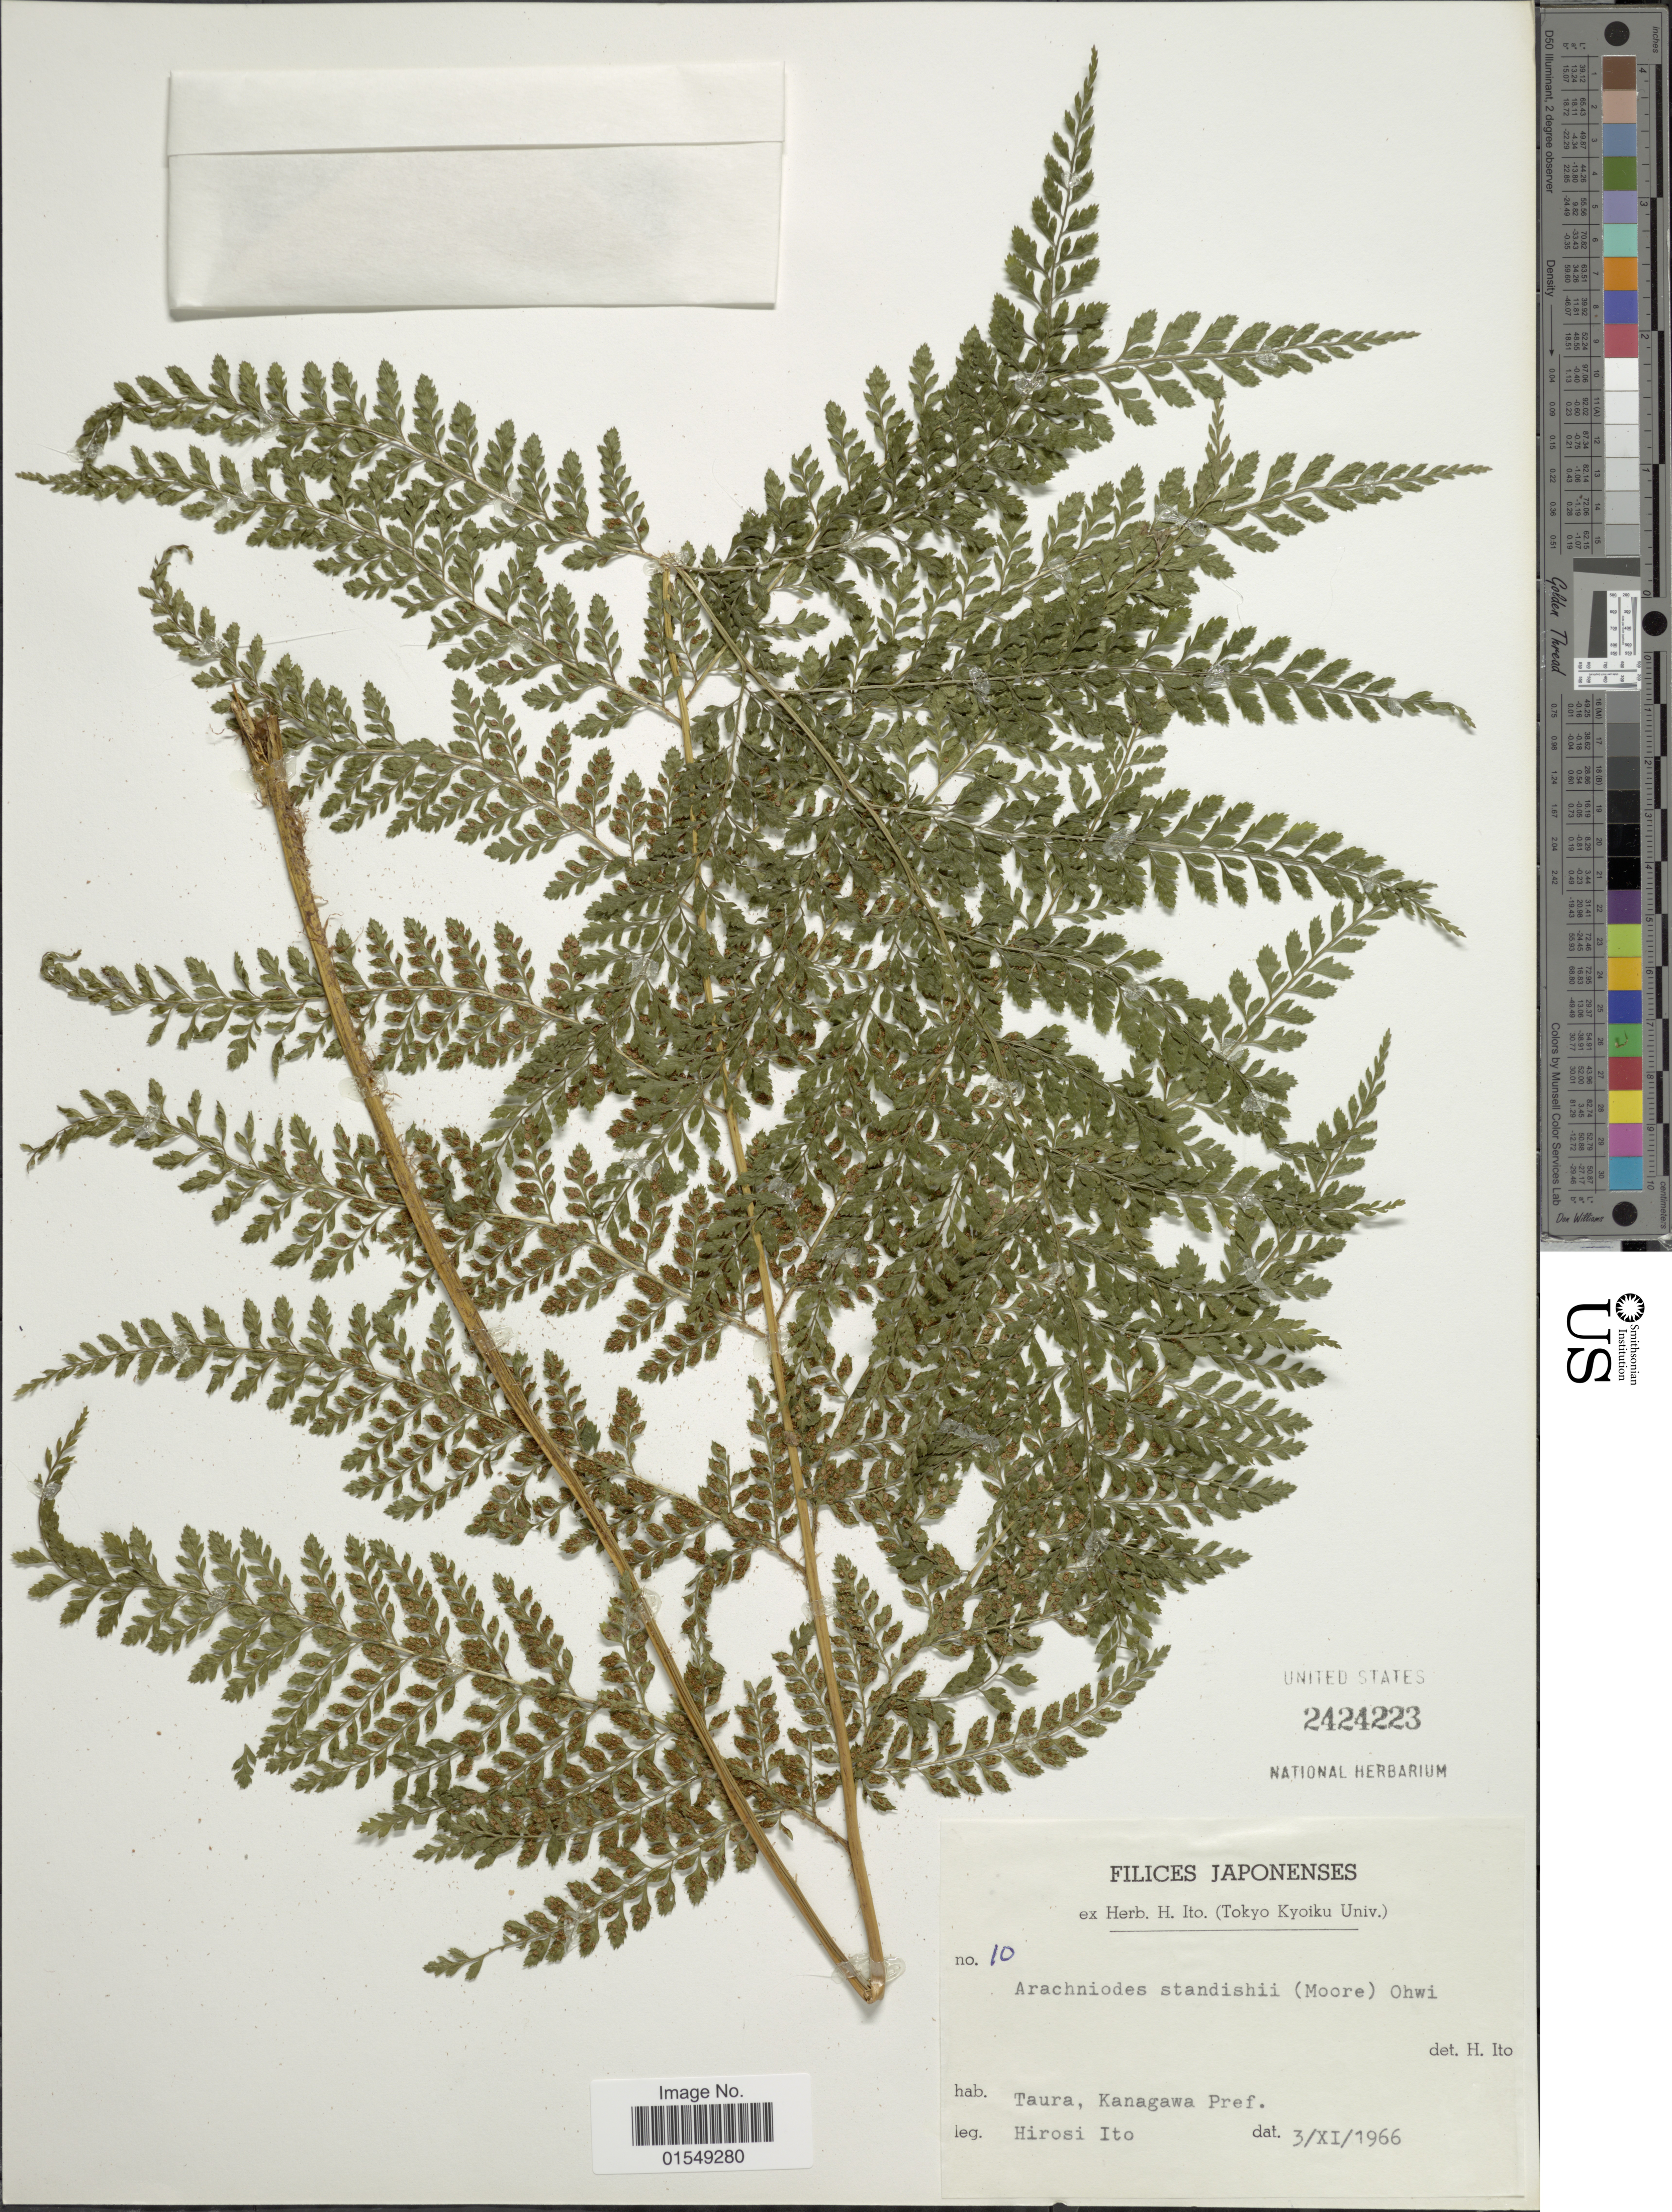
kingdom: Plantae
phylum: Tracheophyta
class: Polypodiopsida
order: Polypodiales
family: Dryopteridaceae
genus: Arachniodes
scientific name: Arachniodes standishii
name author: (T. Moore) Ohwi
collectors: H. Itô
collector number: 10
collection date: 1966-11-03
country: Japan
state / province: Kanagawa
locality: Japonenses, Taura, Kanagawa Pref.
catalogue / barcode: US 2424223